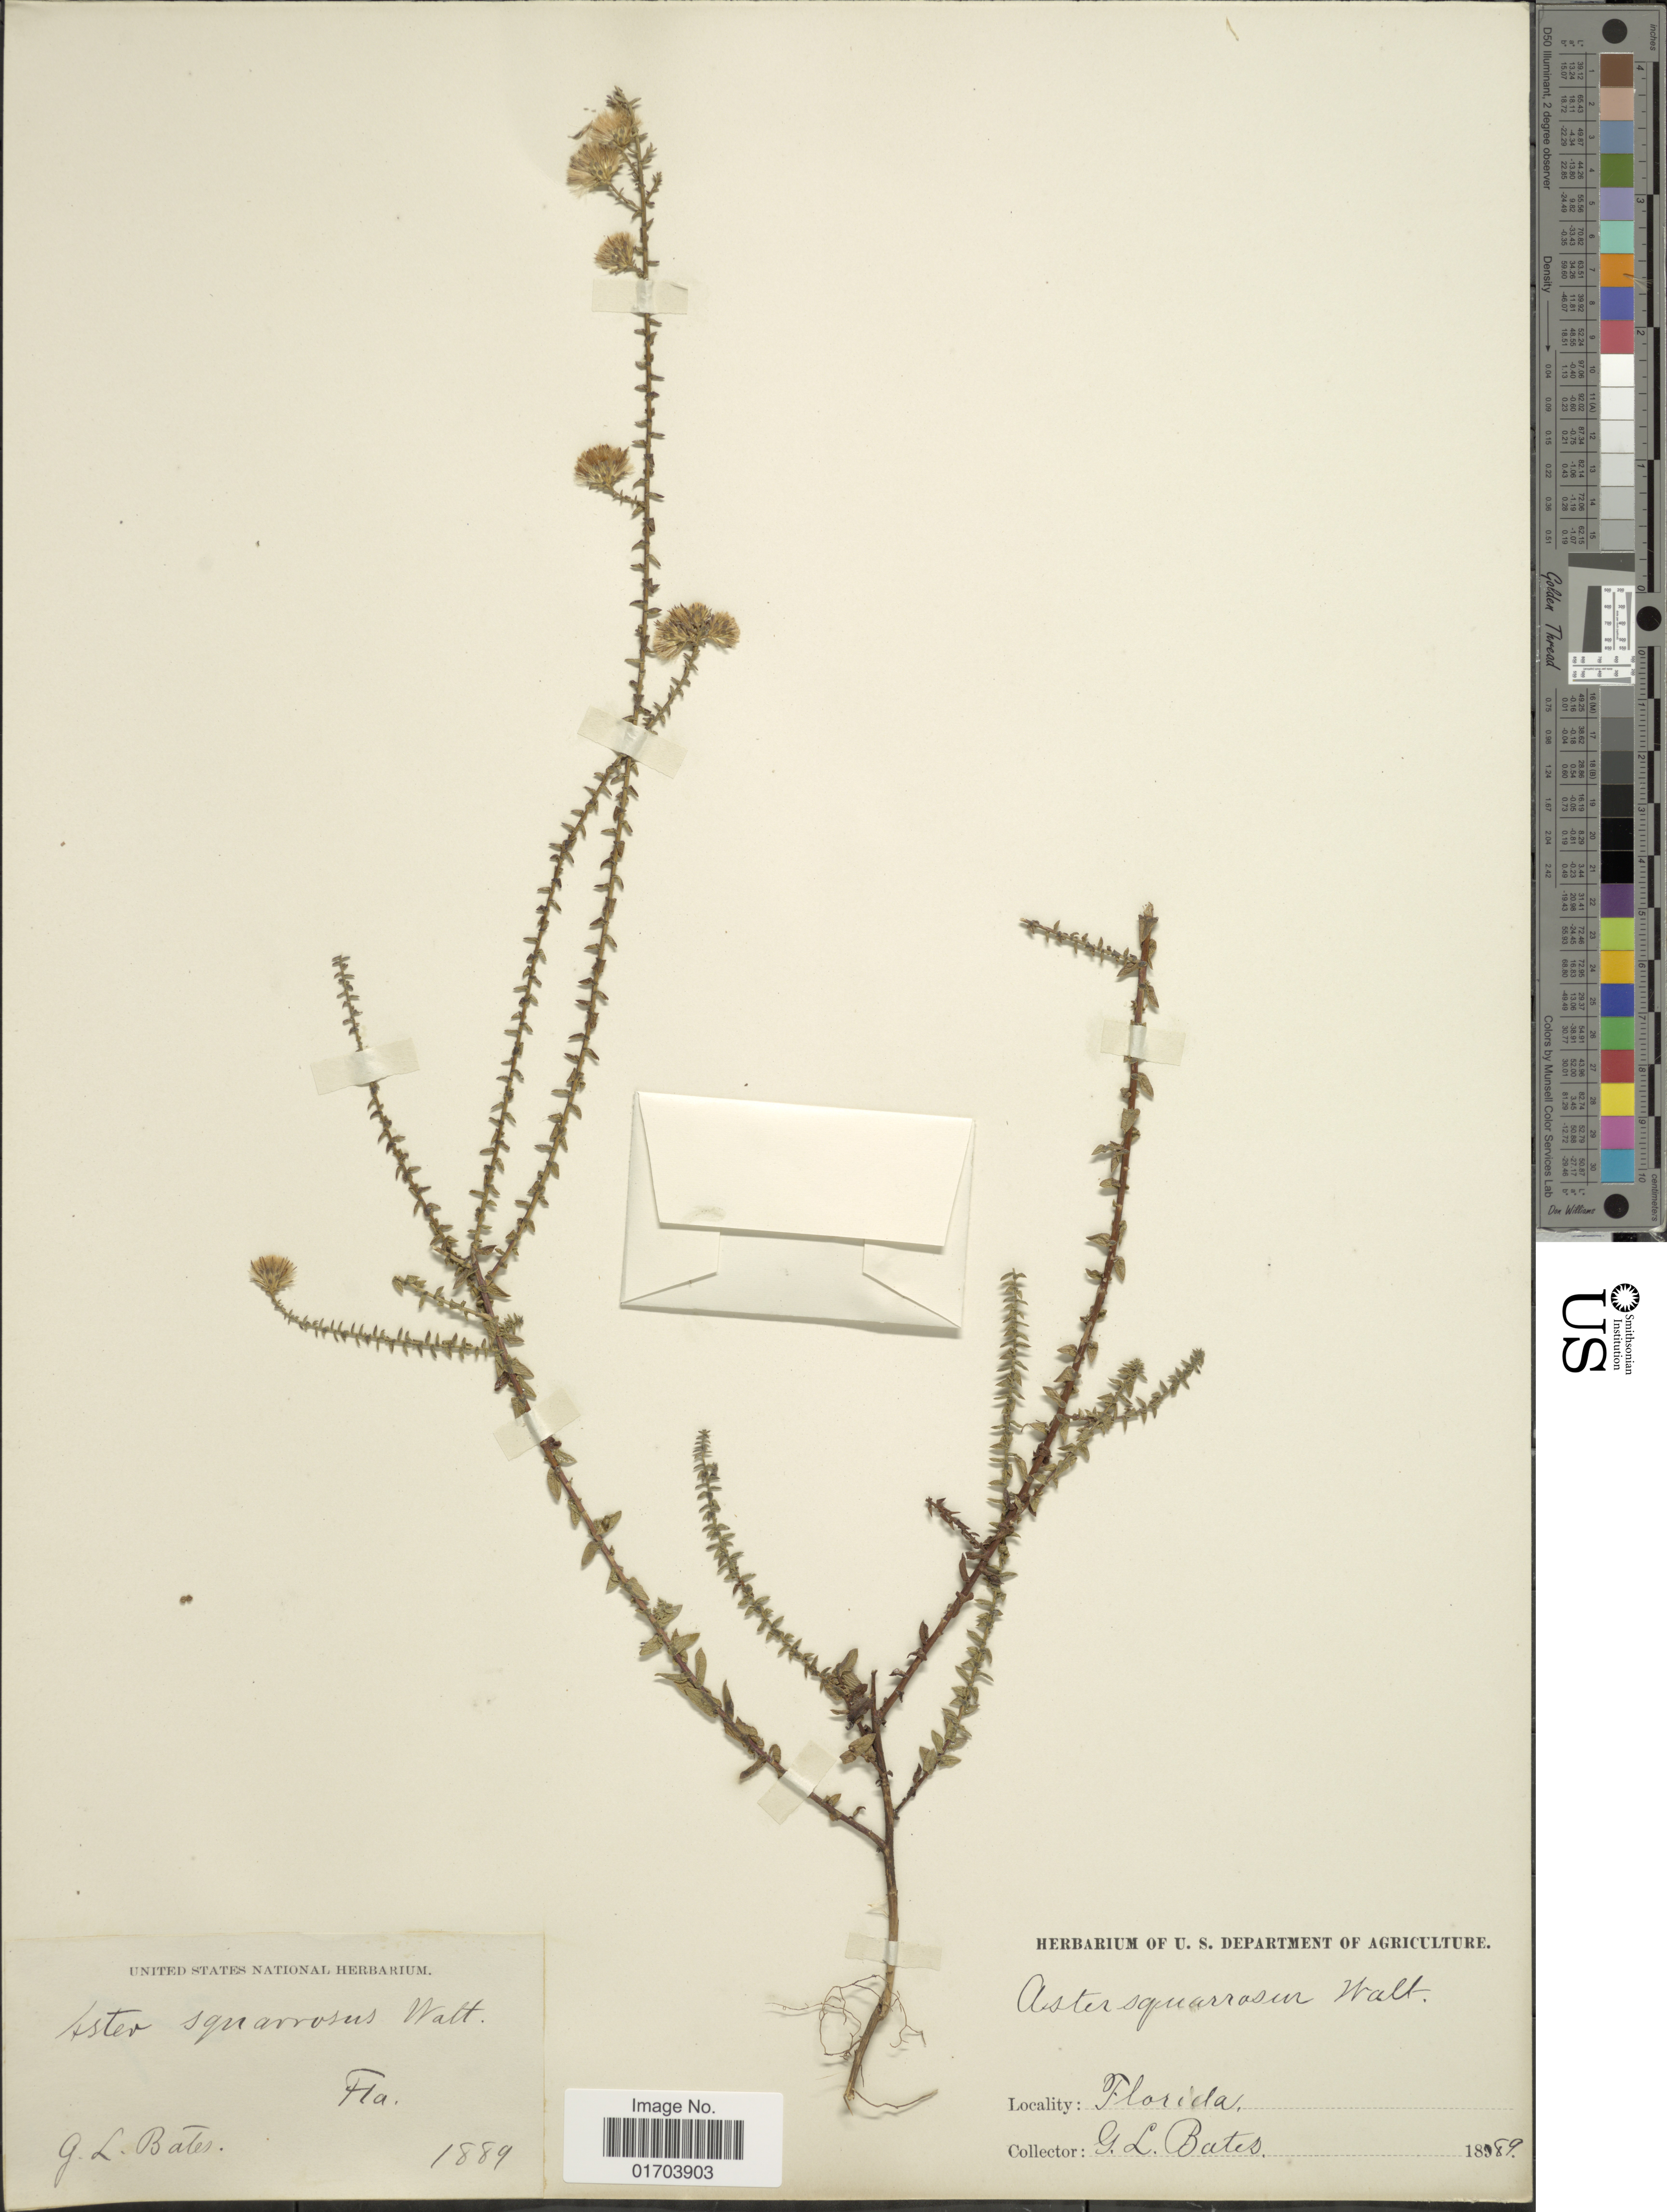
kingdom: Plantae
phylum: Tracheophyta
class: Magnoliopsida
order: Asterales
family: Asteraceae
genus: Symphyotrichum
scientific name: Symphyotrichum walteri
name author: (Alexander) G.L. Nesom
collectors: G. Bates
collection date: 1889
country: United States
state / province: Florida